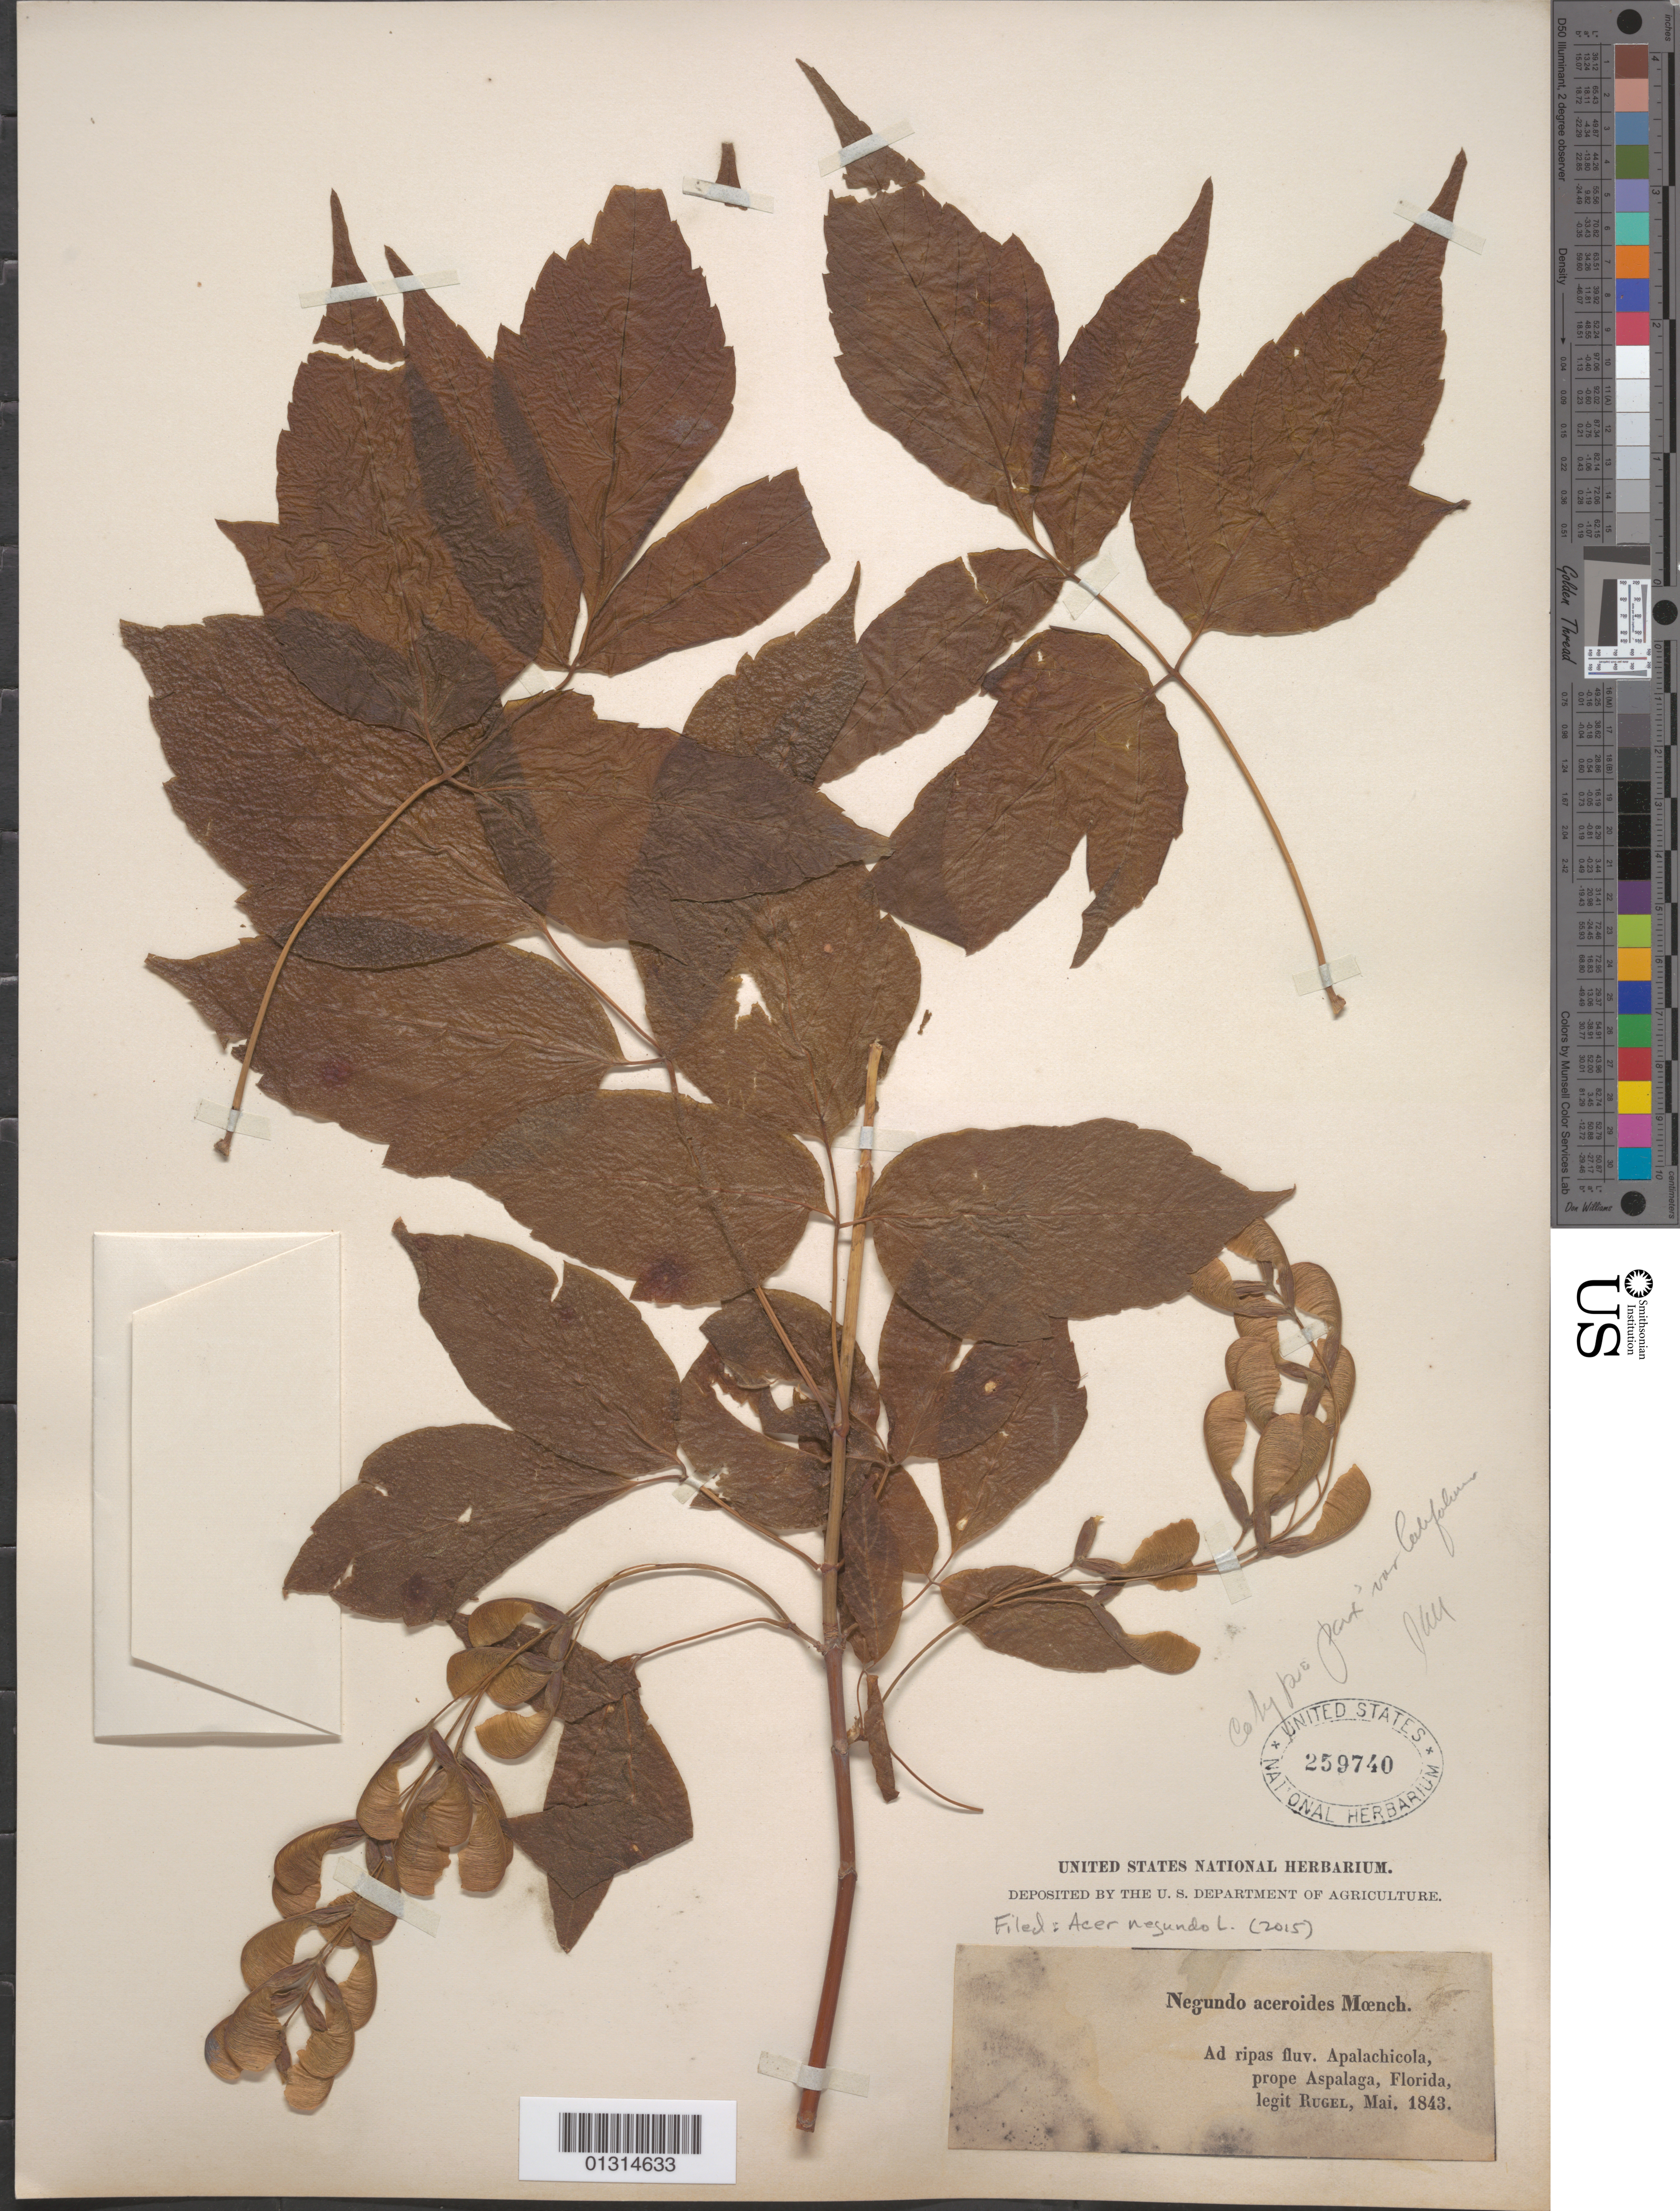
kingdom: Plantae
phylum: Tracheophyta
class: Magnoliopsida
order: Sapindales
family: Sapindaceae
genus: Acer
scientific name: Acer negundo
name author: L.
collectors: F. Rugel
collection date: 1843-05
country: United States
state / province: Florida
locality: Apalachicola River, near Aspalaga.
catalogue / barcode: US 259740